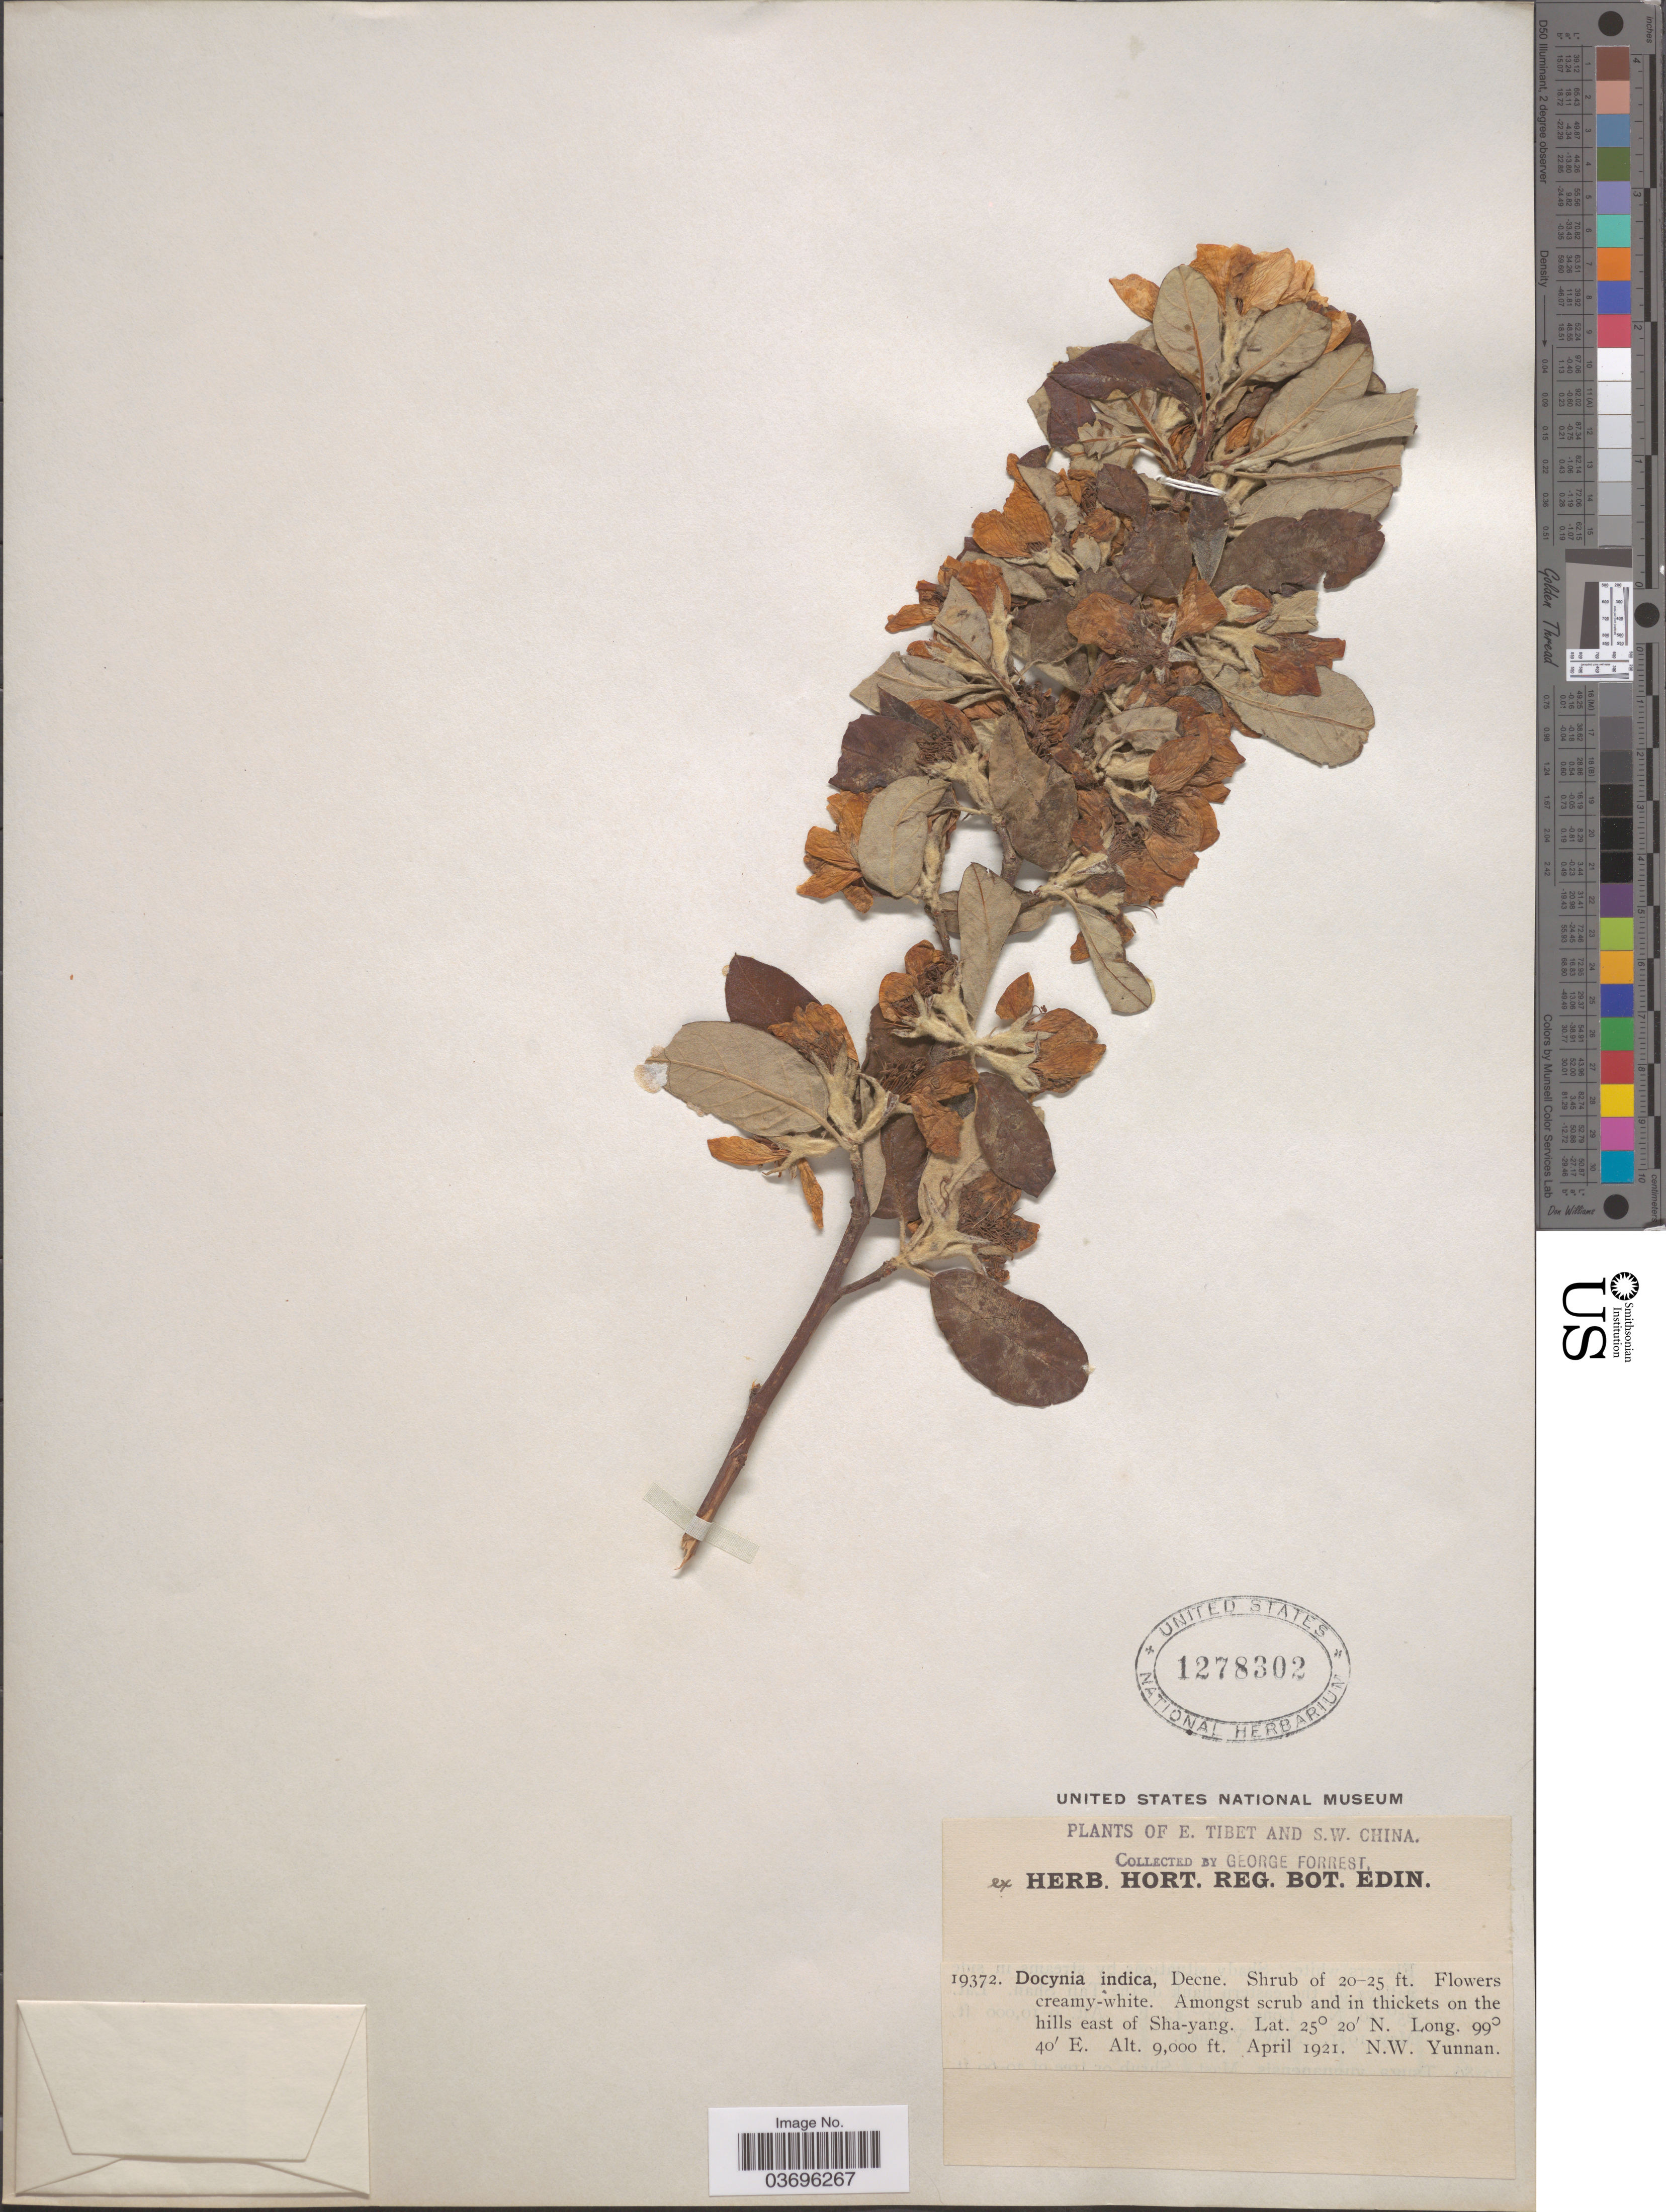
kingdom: Plantae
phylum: Tracheophyta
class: Magnoliopsida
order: Rosales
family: Rosaceae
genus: Docynia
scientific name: Docynia indica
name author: (Wall.) Decne.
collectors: G. Forrest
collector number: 19372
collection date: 1921-04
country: China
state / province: Yunnan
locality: S. W. China. On the hills east of Sha-yang. N. W. Yunnan.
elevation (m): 2743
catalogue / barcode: US 1278302